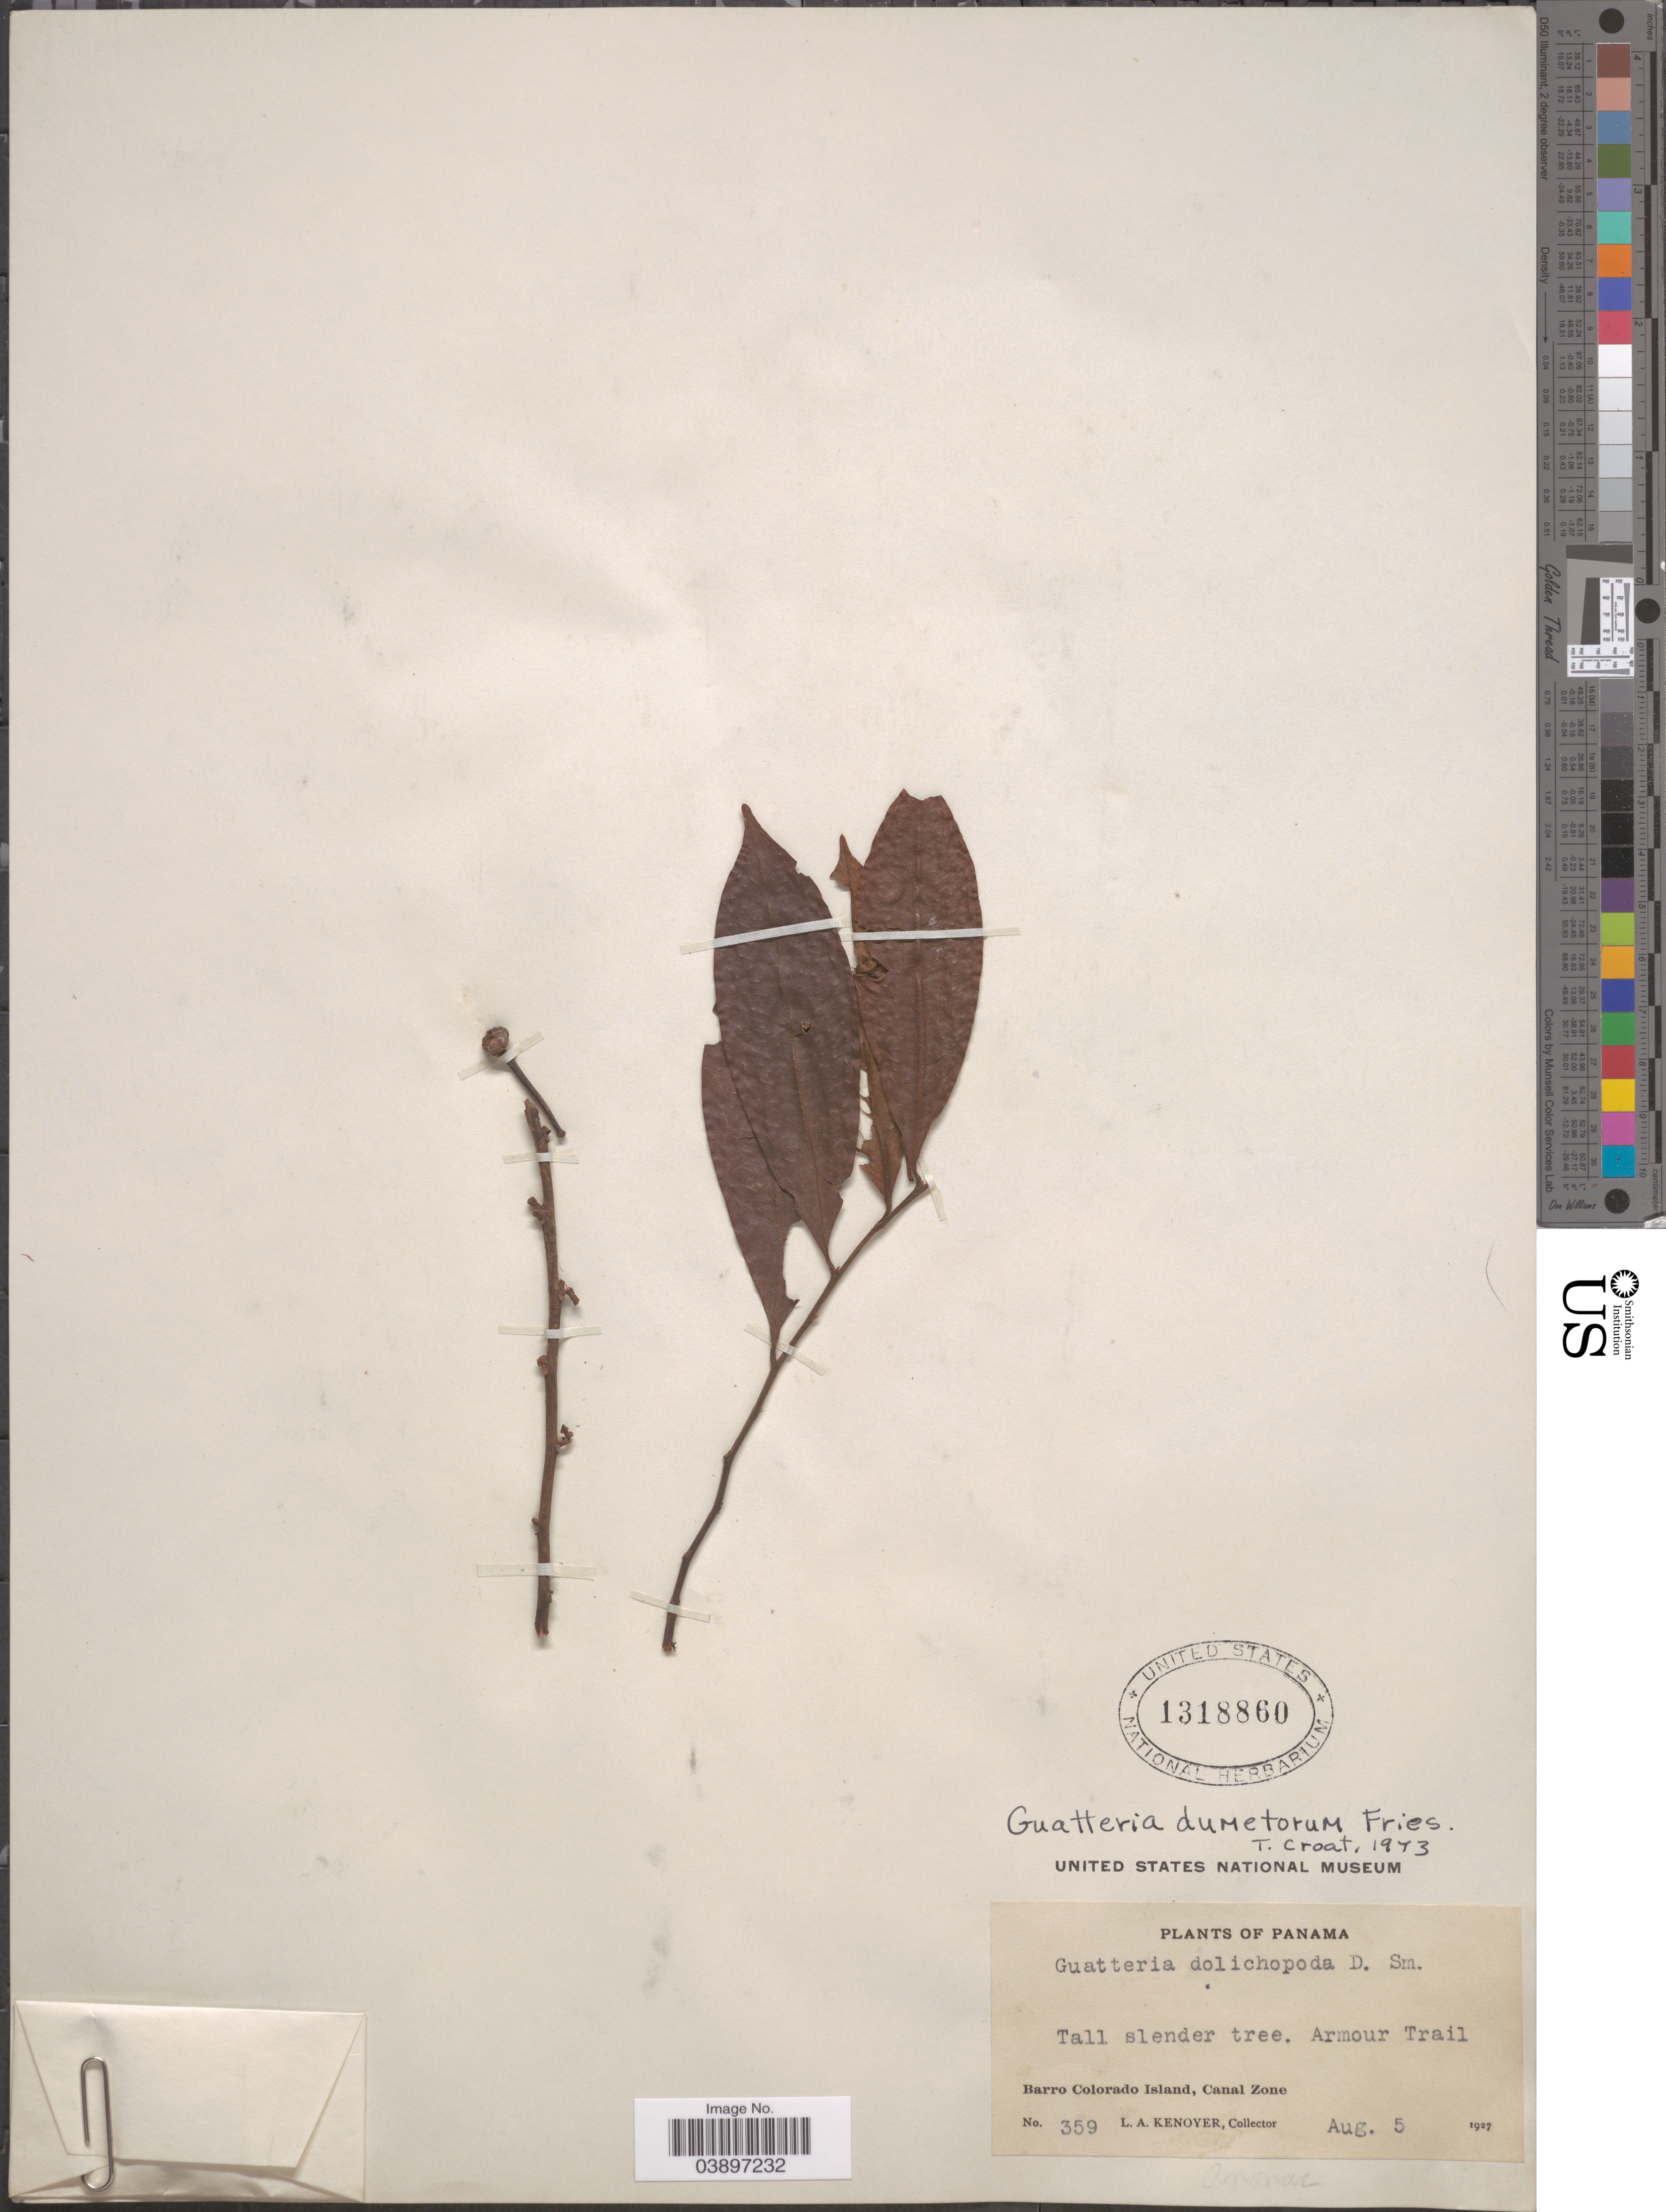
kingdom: Plantae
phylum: Tracheophyta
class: Magnoliopsida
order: Magnoliales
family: Annonaceae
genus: Guatteria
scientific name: Guatteria dumetorum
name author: R.E. Fr.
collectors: L. A. Kenoyer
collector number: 359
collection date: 1927-08-05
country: Panama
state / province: Panamá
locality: Armour Trail. Barro Colorado Island, Canal Zone.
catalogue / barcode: US 1318860